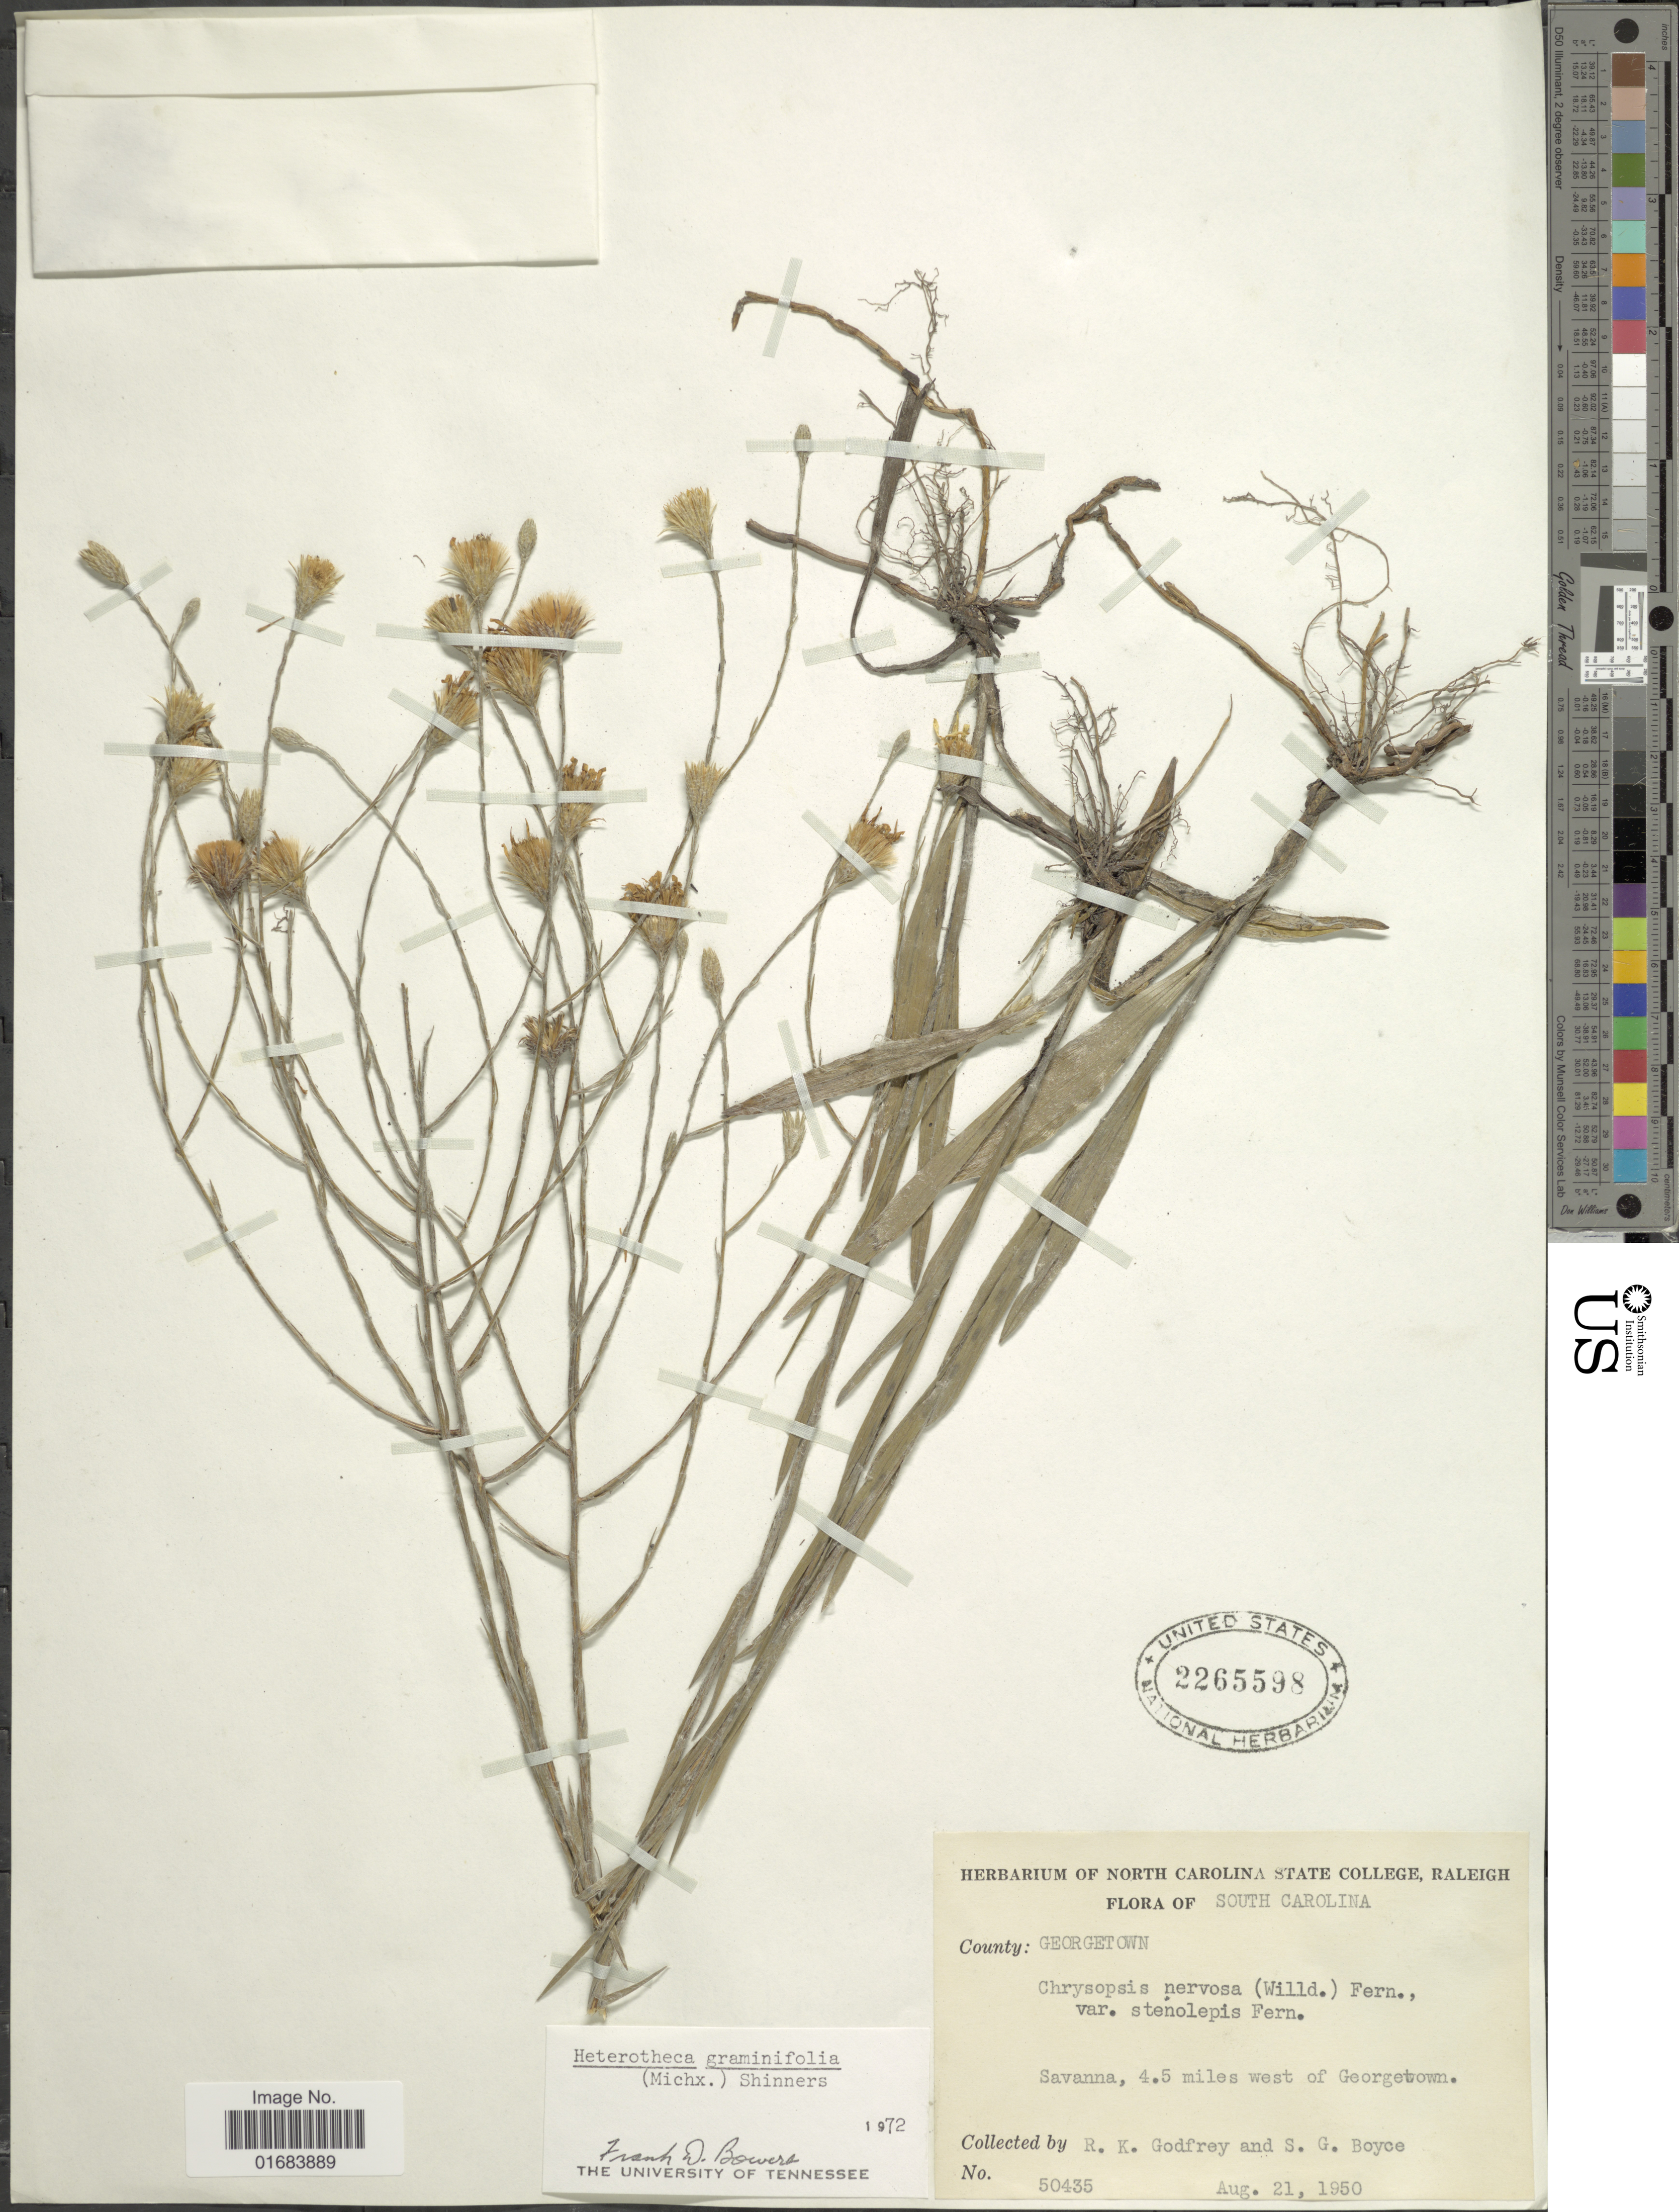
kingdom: Plantae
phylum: Tracheophyta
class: Magnoliopsida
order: Asterales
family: Asteraceae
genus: Pityopsis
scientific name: Pityopsis graminifolia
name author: (Michx.) Nutt.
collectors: R. K. Godfrey & S. Boyce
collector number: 50435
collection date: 1950-08-21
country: United States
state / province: South Carolina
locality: Georgetwon County, 4.5 miles west of Georgetown.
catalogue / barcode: US 2265598